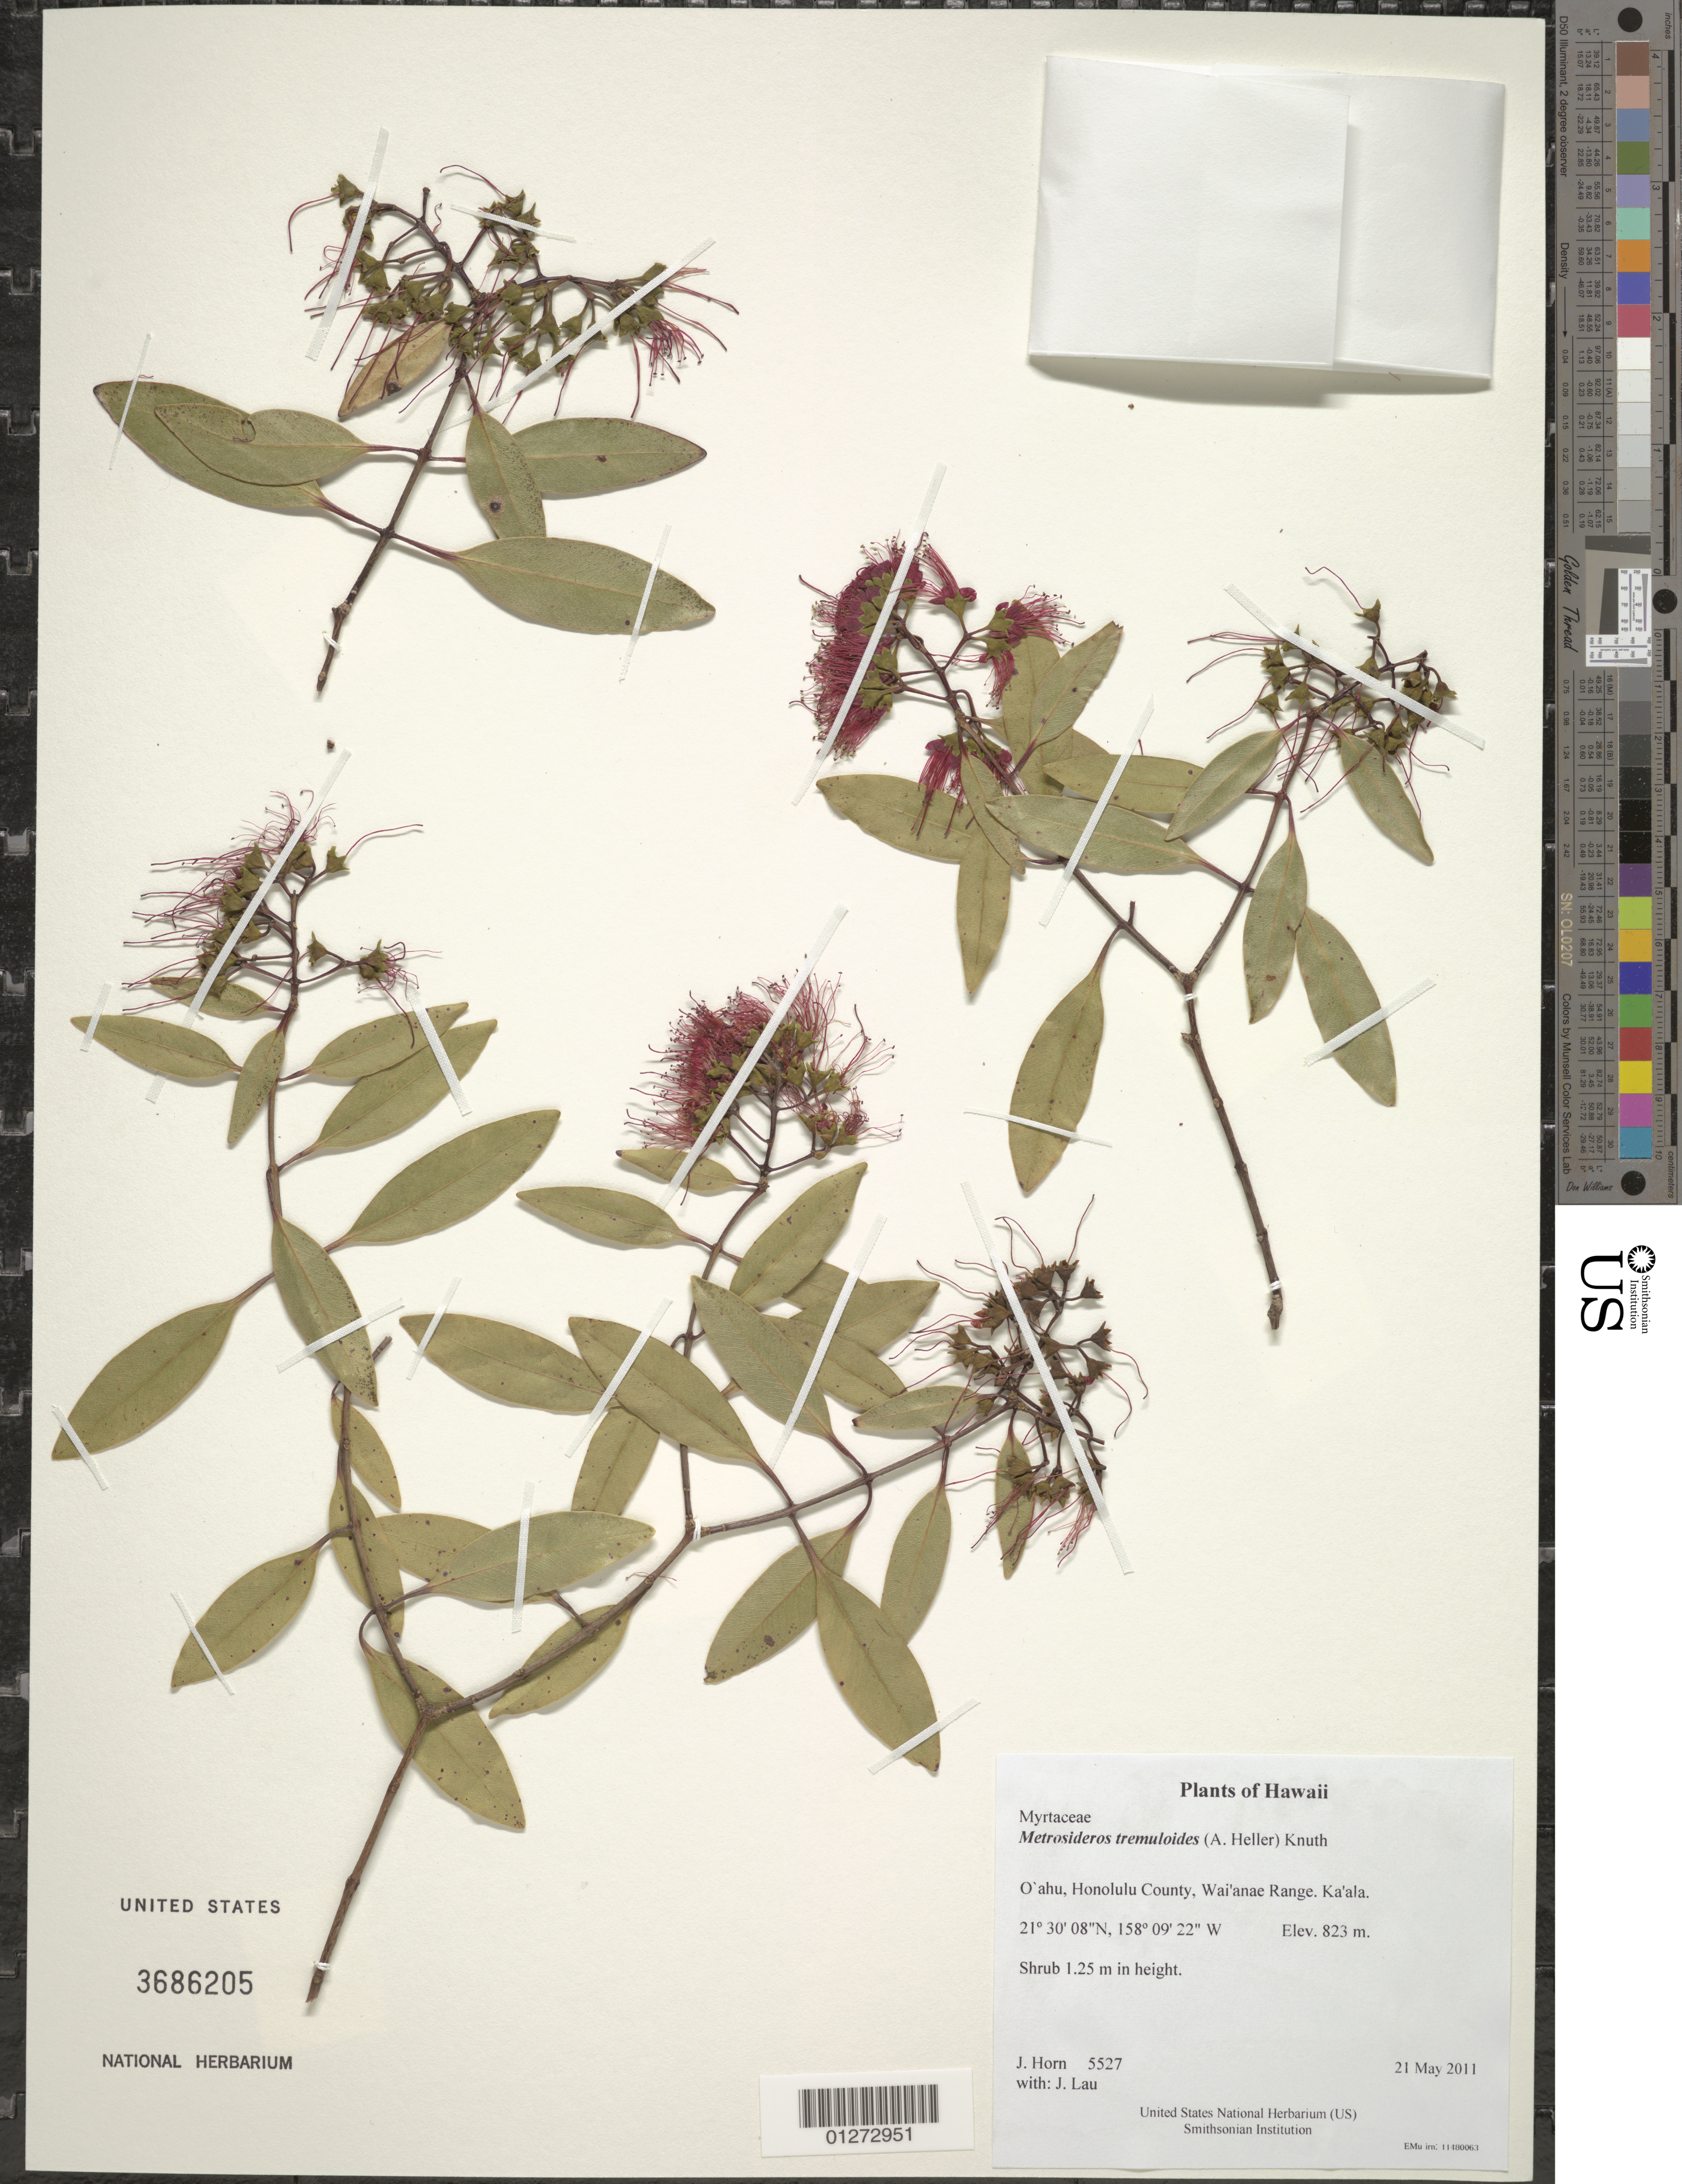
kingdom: Plantae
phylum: Tracheophyta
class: Magnoliopsida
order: Myrtales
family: Myrtaceae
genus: Metrosideros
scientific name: Metrosideros tremuloides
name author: (A. Heller) Knuth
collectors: J. Horn & J. Lau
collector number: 5527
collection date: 2011-05-21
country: United States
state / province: Hawaii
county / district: Honolulu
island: Oahu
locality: Wai'anae Range. Ka'ala.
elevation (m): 823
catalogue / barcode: US 3686205